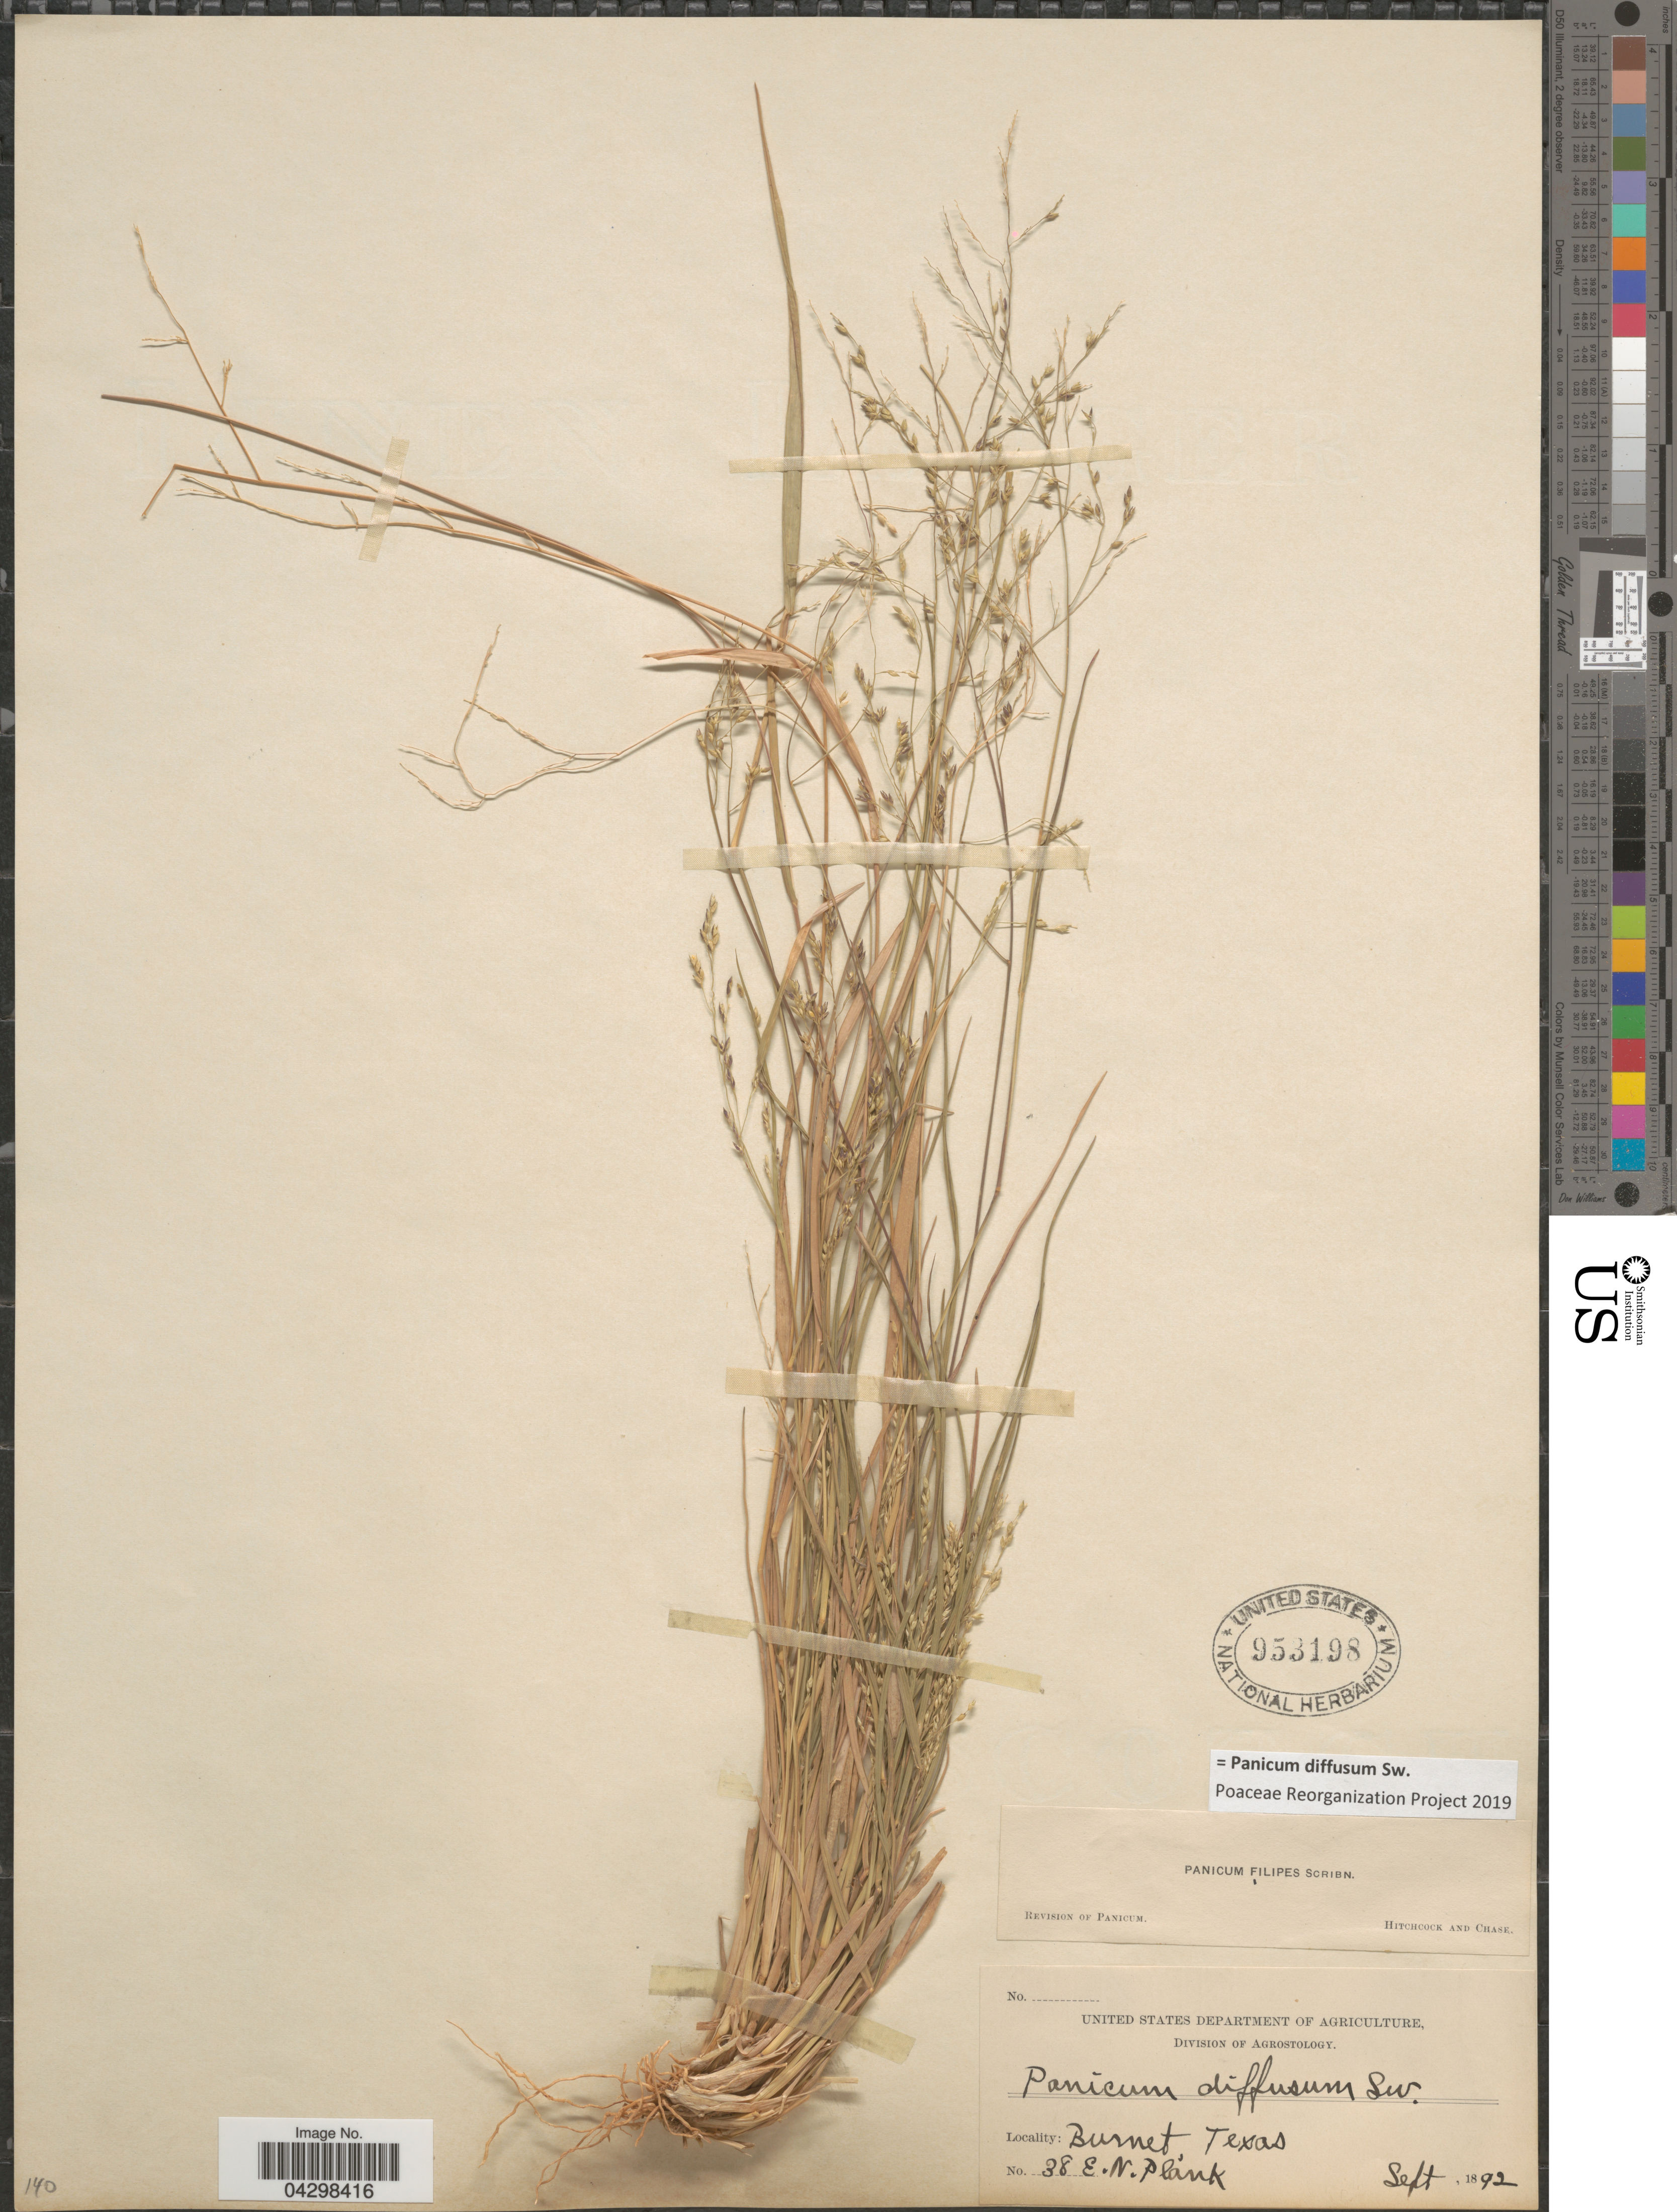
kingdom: Plantae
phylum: Tracheophyta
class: Liliopsida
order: Poales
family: Poaceae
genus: Panicum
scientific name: Panicum diffusum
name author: Sw.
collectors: E. Plank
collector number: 38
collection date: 1892-09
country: United States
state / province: Texas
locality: Burnet.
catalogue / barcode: US 953198